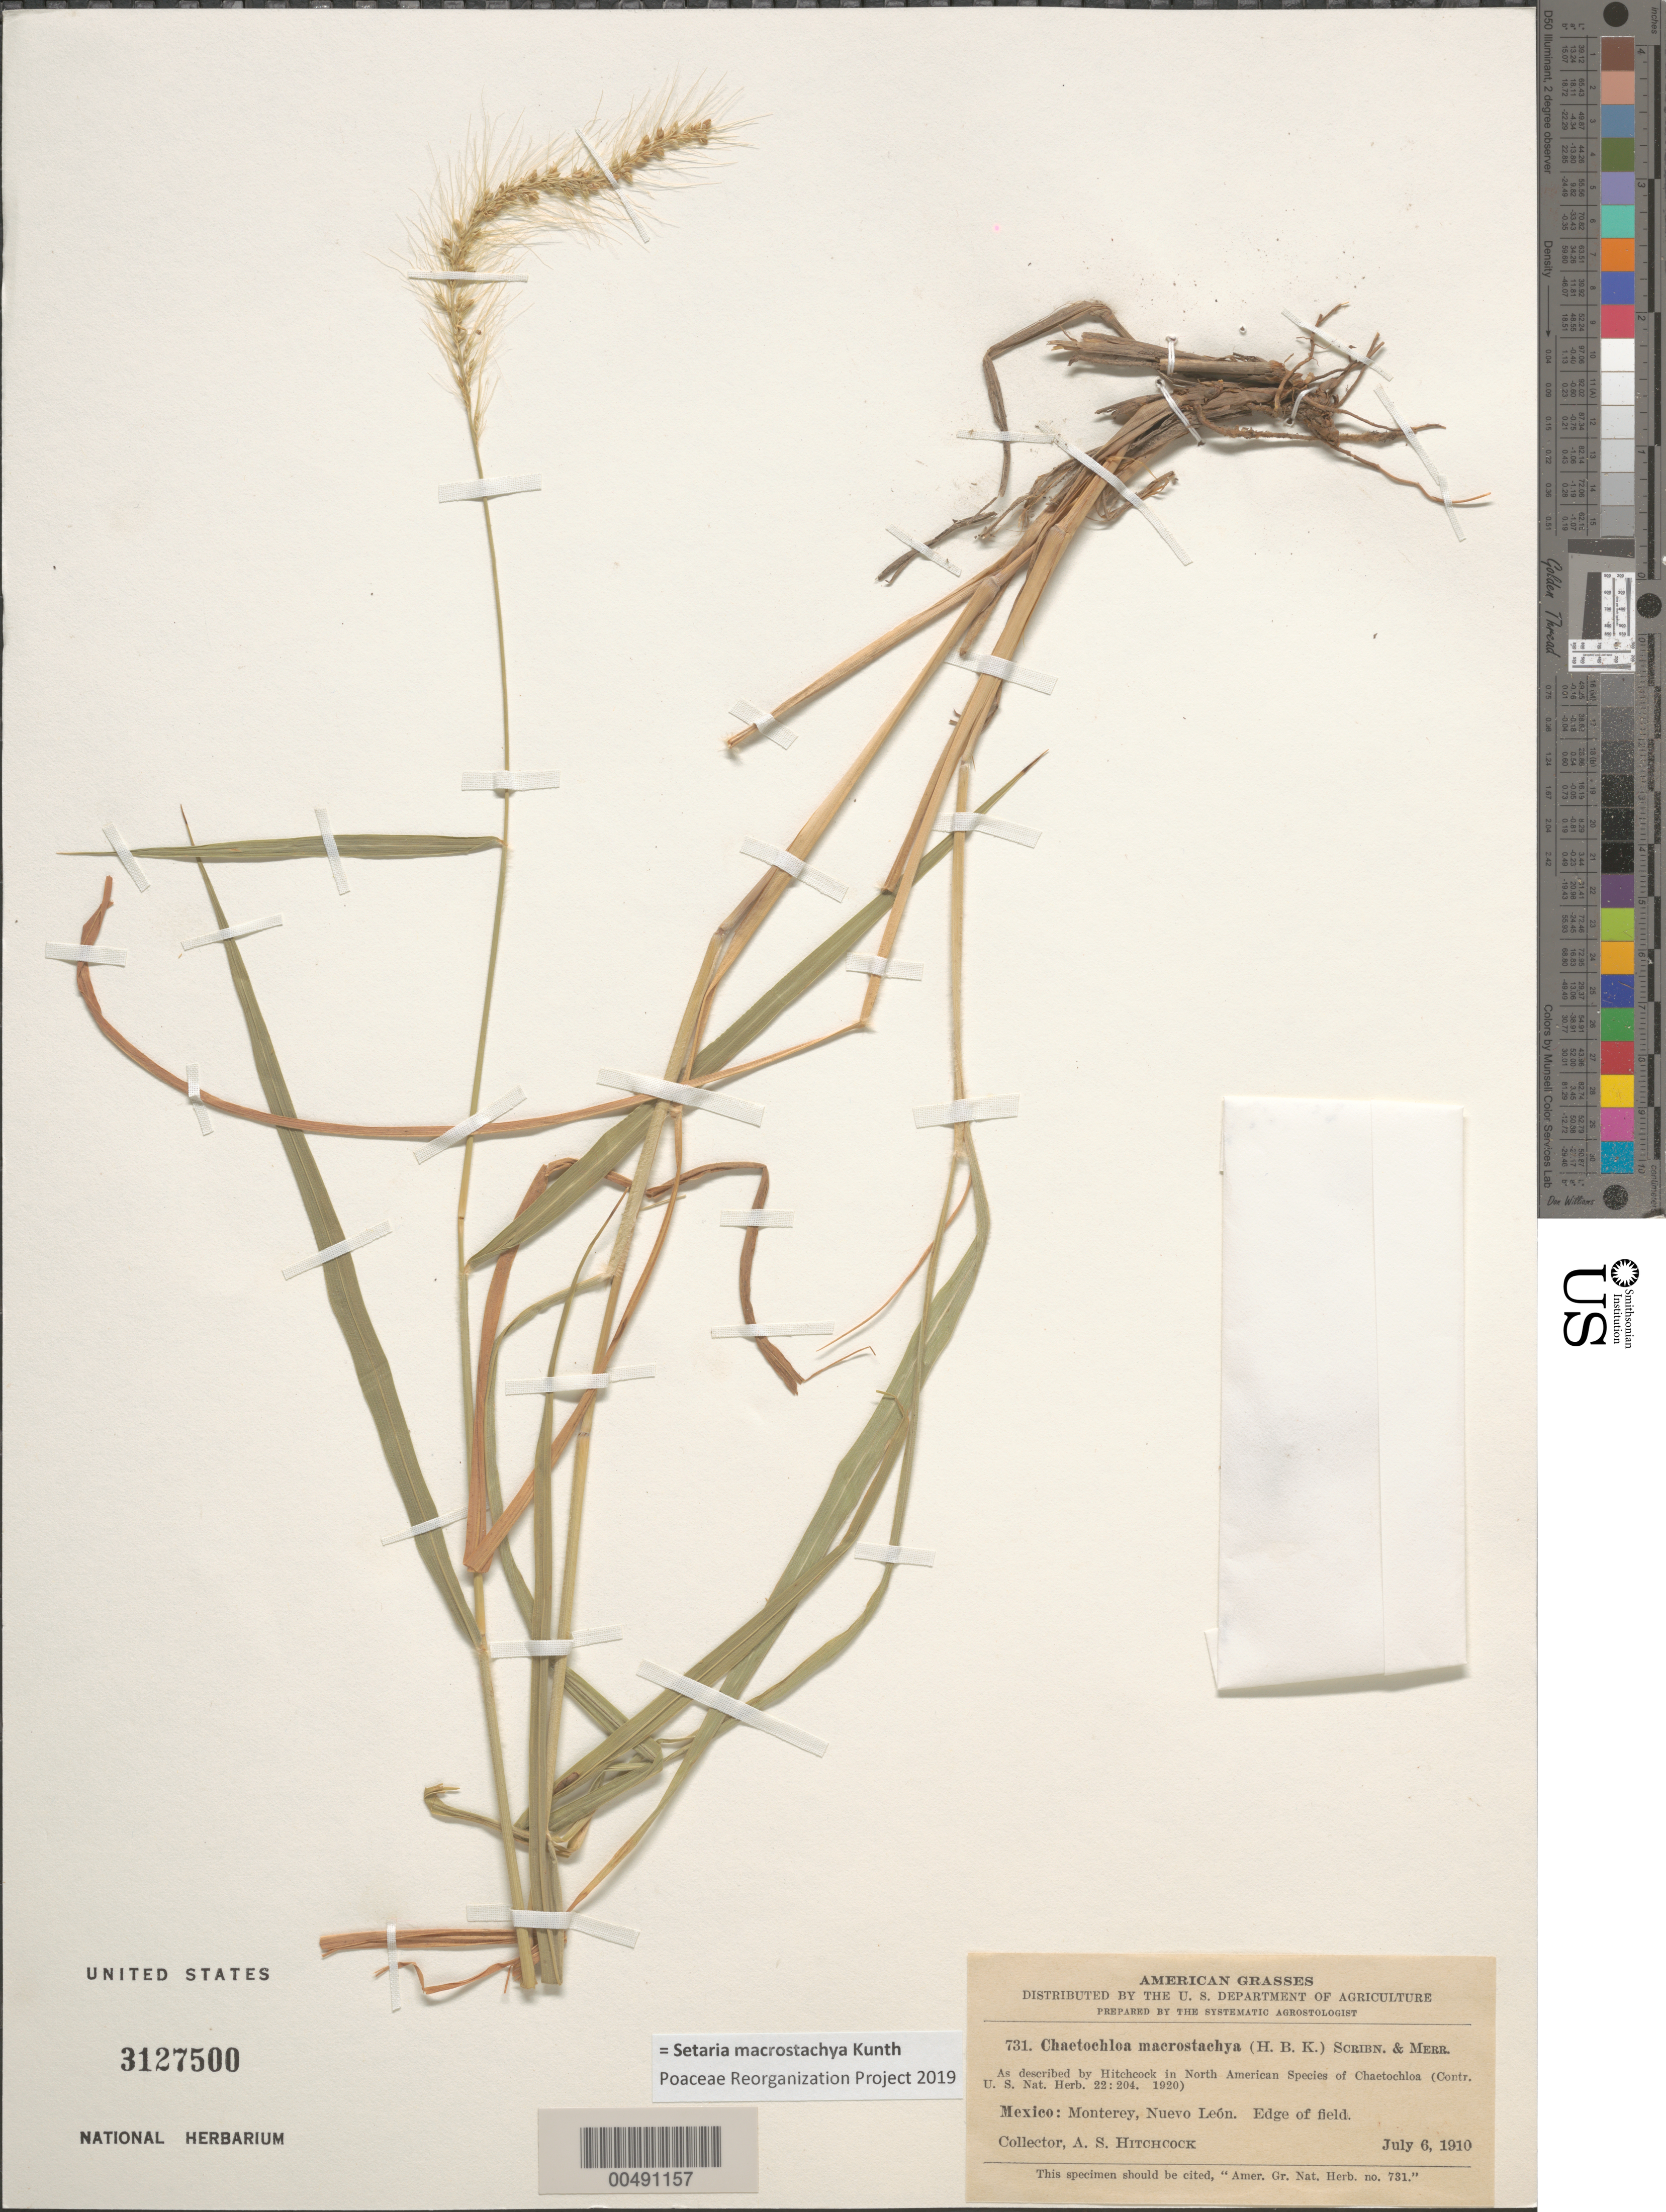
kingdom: Plantae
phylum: Tracheophyta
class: Liliopsida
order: Poales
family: Poaceae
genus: Setaria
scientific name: Setaria macrostachya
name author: Kunth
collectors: A. S. Hitchcock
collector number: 731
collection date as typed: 6 Jul 1910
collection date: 1910-07-06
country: Mexico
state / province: Nuevo León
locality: Monterey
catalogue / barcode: US 3127500